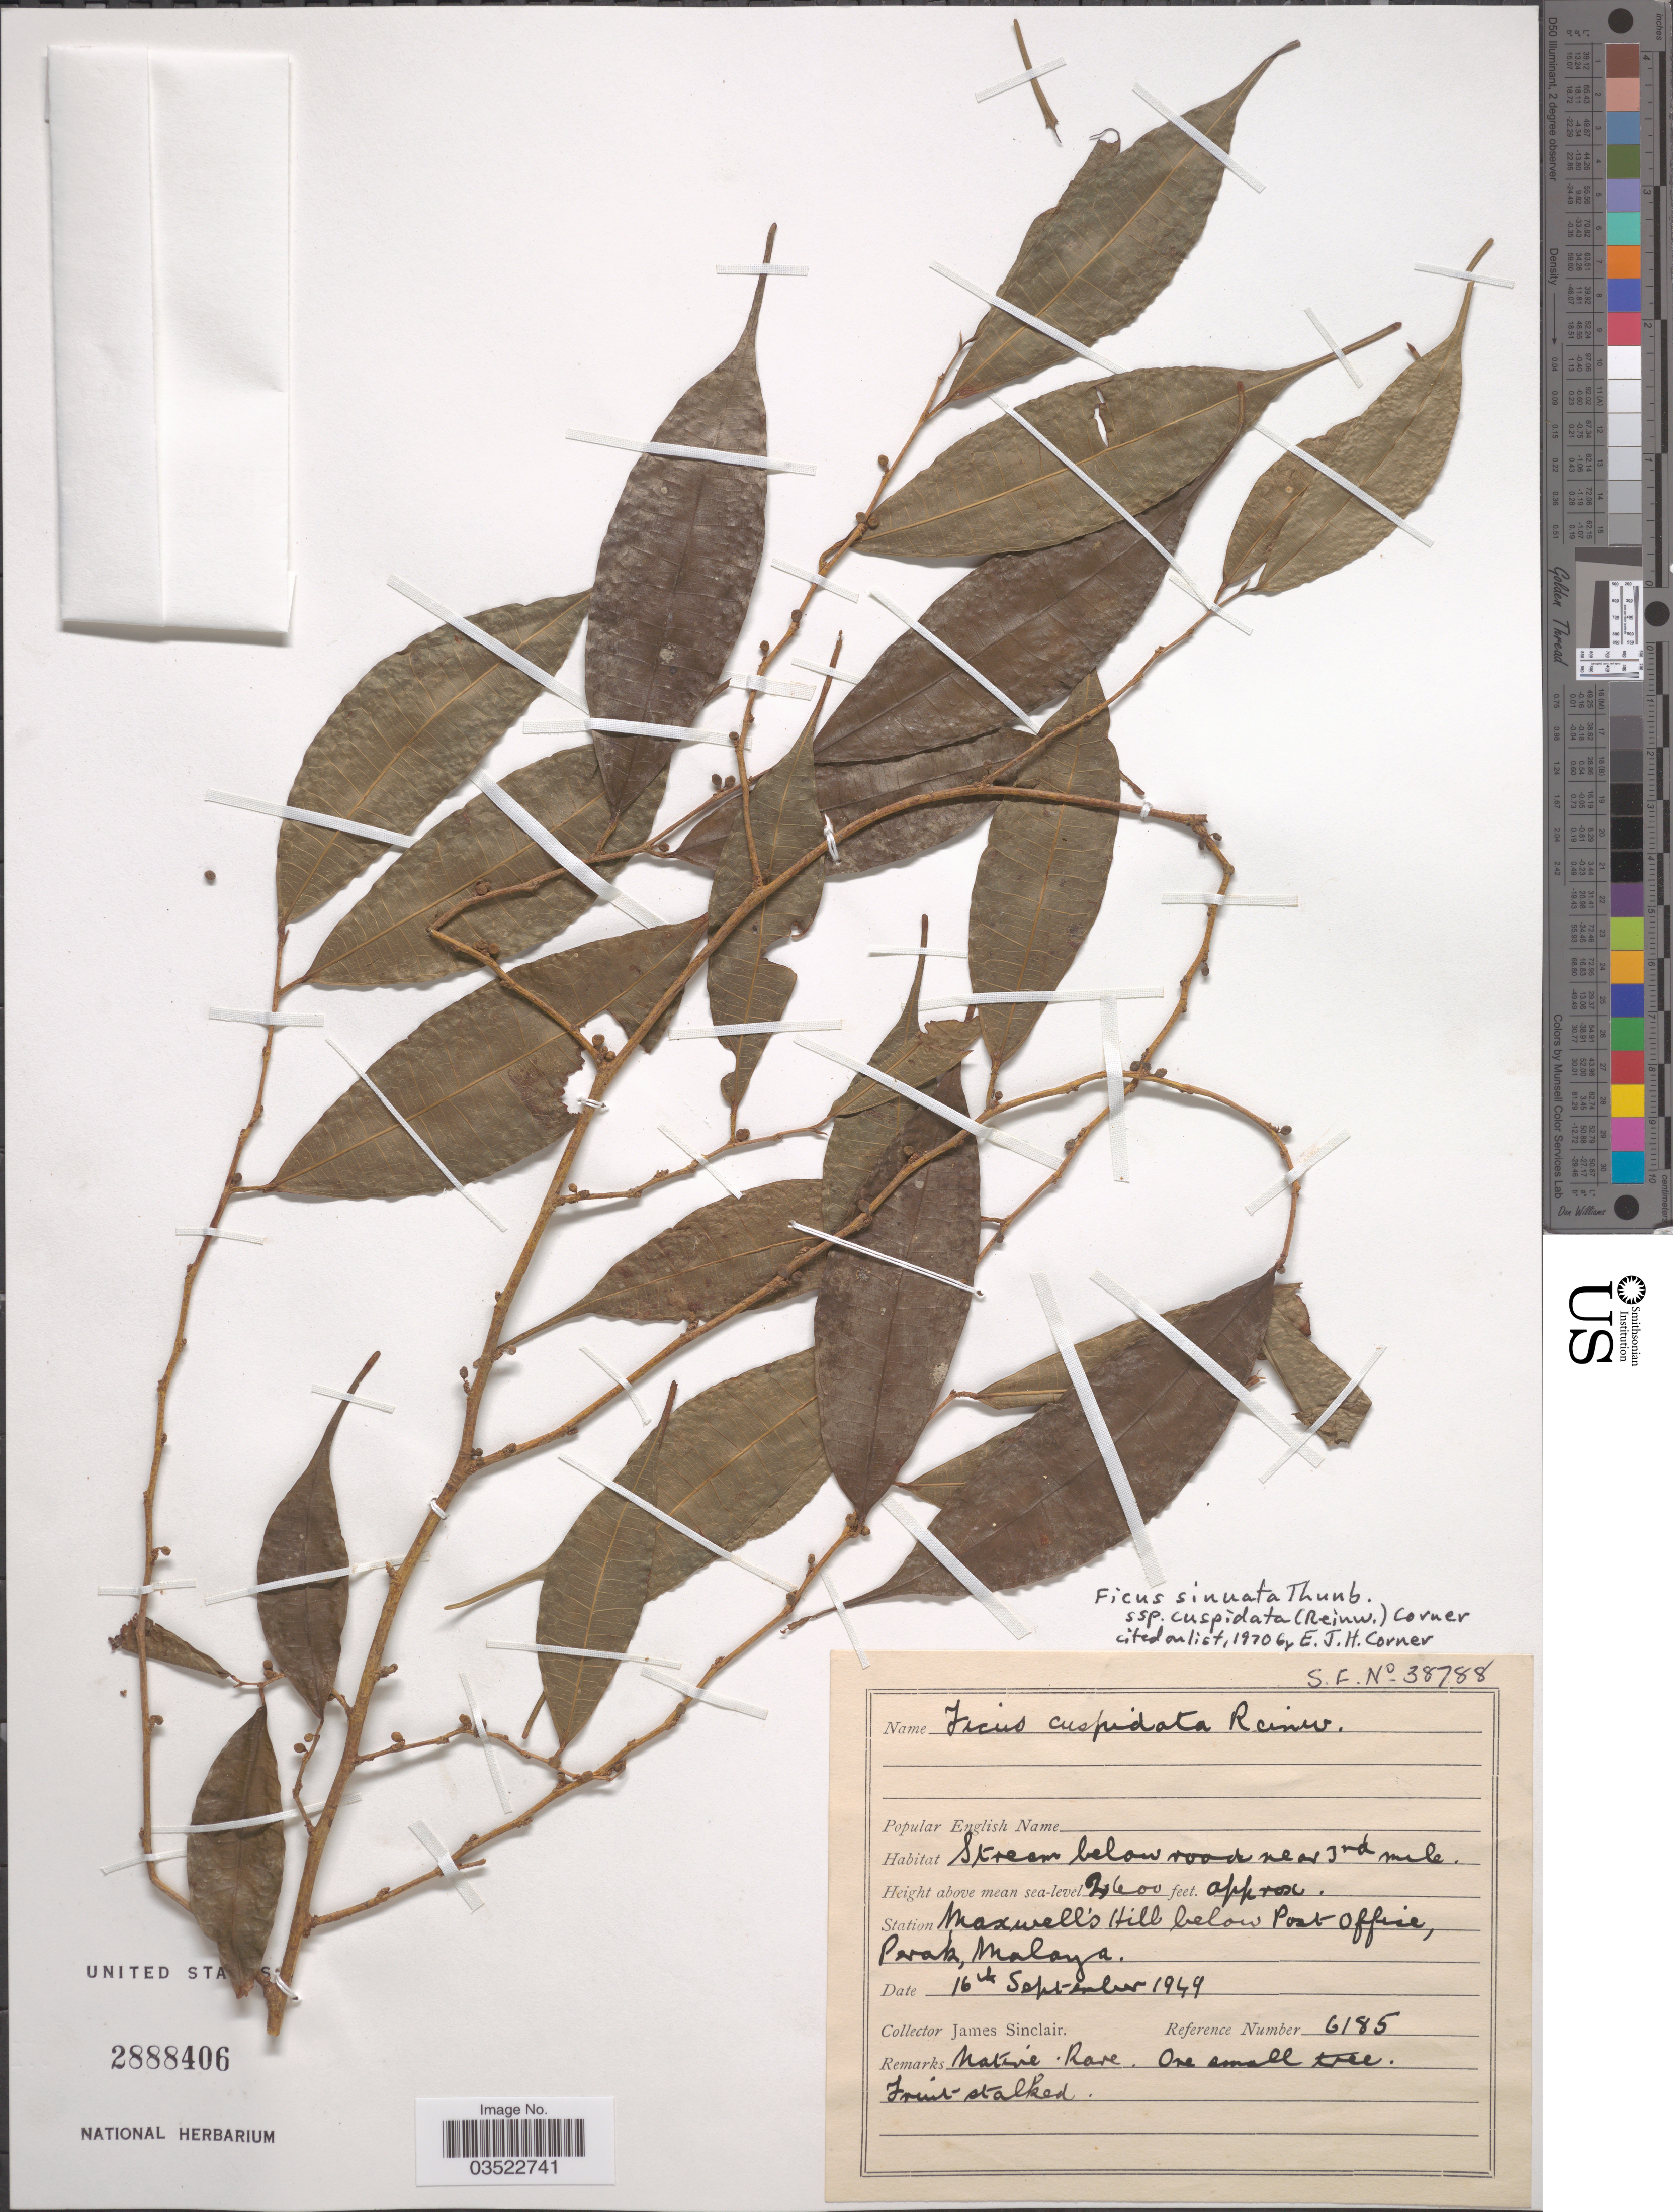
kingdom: Plantae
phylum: Tracheophyta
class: Magnoliopsida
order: Rosales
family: Moraceae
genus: Ficus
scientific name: Ficus sinuata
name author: Thunb.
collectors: J. Sinclair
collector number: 6185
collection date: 1949-09-16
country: Malaysia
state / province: Perak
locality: Stream below road near 3rd mile. Station Maxwell's Hill below Post Office, Perak, Malaya.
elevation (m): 792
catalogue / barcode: US 2888406